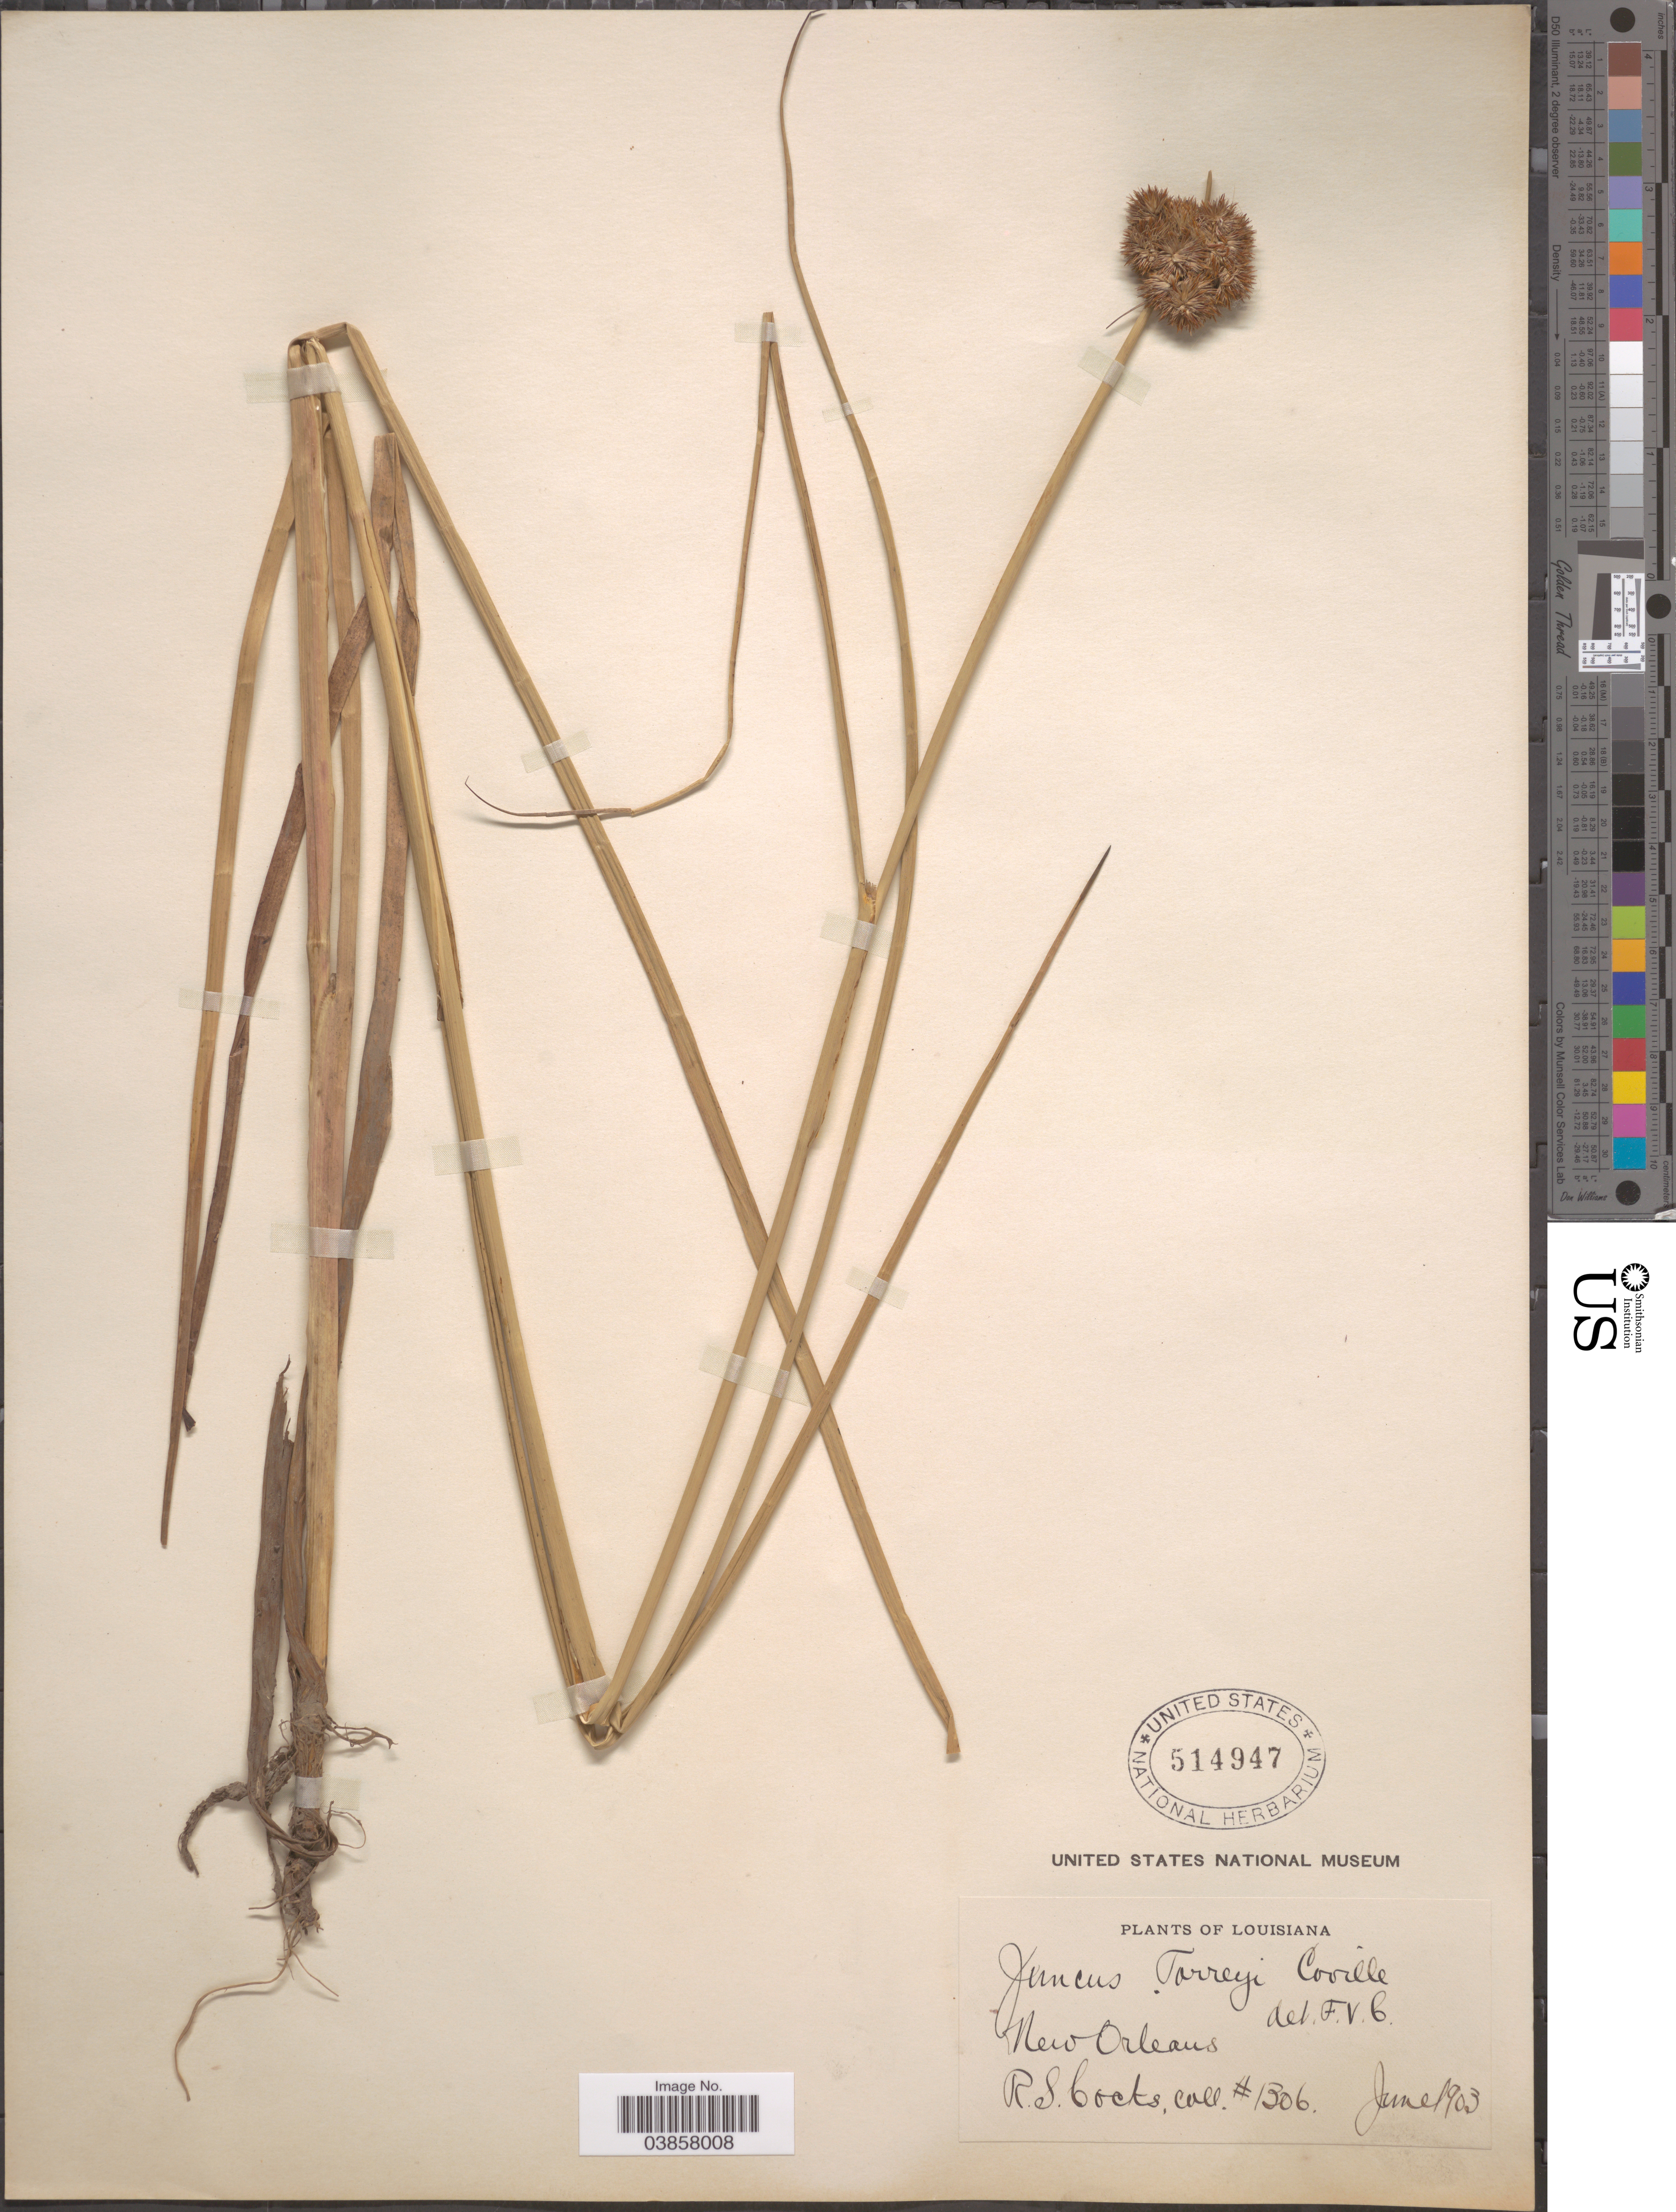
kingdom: Plantae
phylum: Tracheophyta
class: Liliopsida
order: Poales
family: Juncaceae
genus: Juncus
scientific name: Juncus torreyi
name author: Coville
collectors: R. Cocks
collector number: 1306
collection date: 1903-06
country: United States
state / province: Louisiana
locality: New Orleans.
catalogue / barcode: US 514947